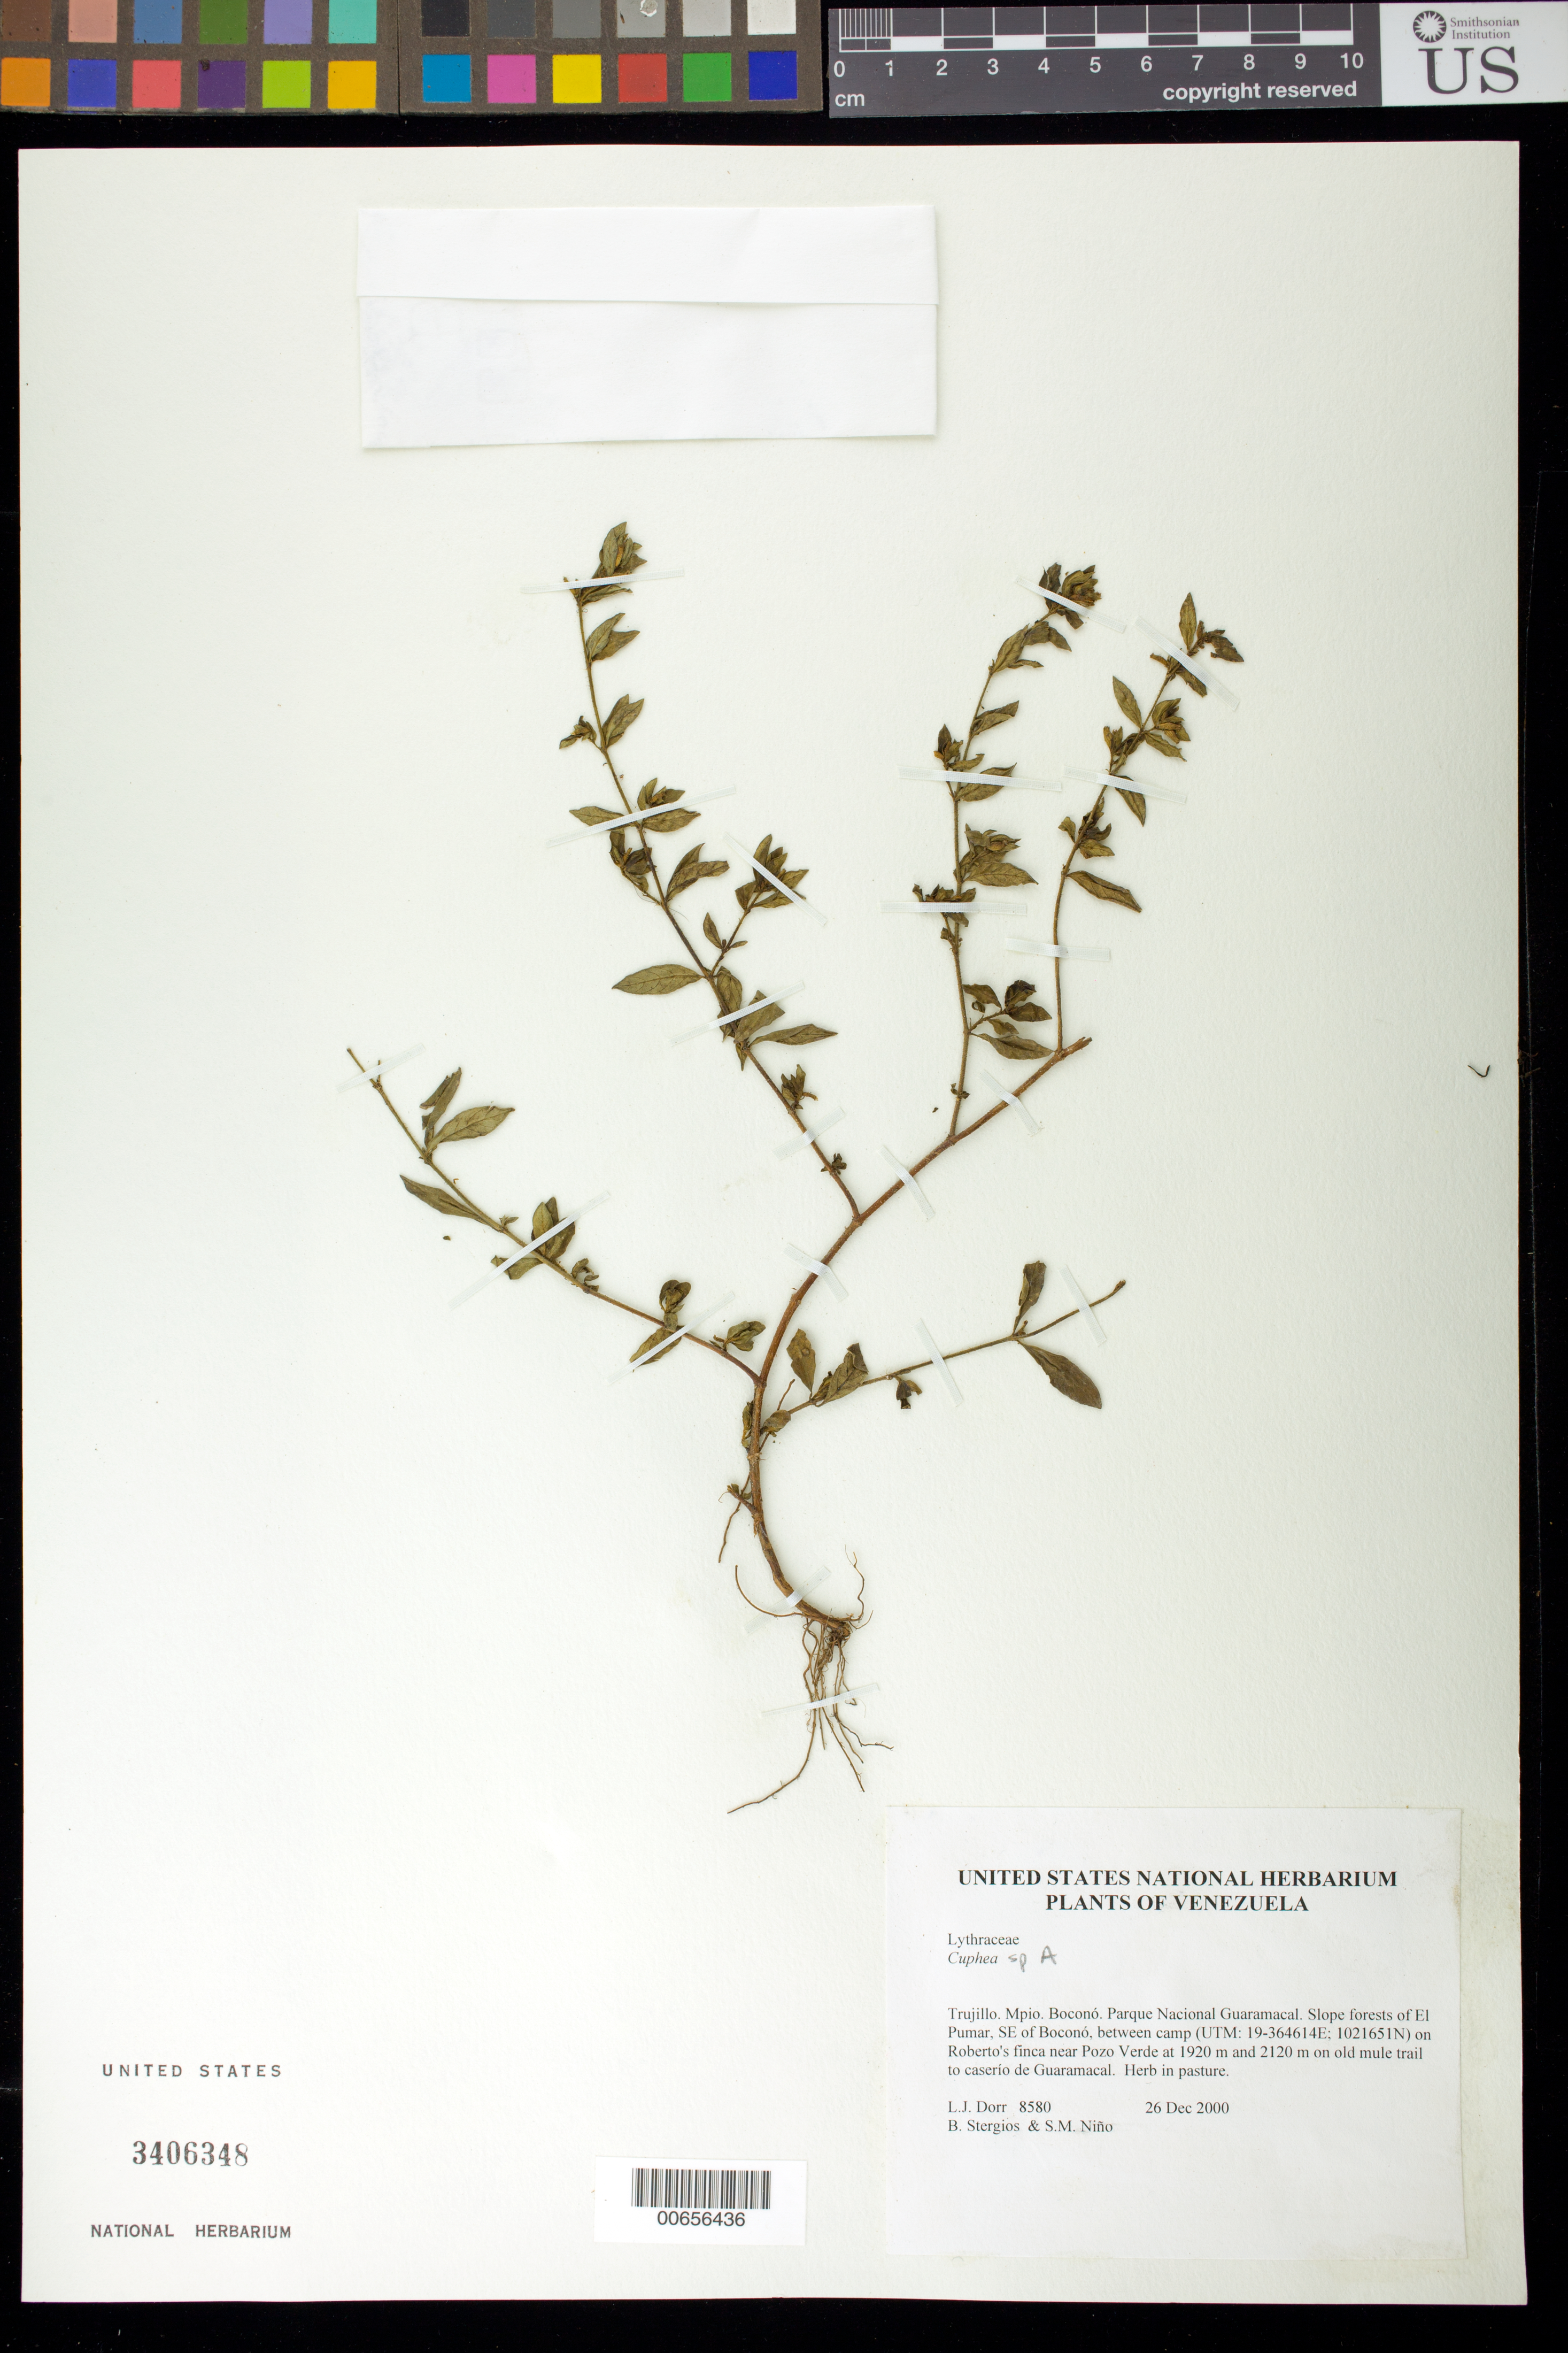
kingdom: Plantae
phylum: Tracheophyta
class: Magnoliopsida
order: Myrtales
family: Lythraceae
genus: Cuphea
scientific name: Cuphea sp. a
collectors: L. J. Dorr, B. G. Stergios & S. M. Niño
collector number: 8580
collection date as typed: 26 Dec 2000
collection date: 2000-12-26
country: Venezuela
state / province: Trujillo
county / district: Boconó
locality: Parque Nacional Guaramacal. El Pumar, SE of Boconó, between camp on Roberto's finca near Pozo Verde at 1920 m and 2120 m on old mule trail to caserío de Guaramacal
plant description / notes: PORT, US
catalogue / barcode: US 3406348